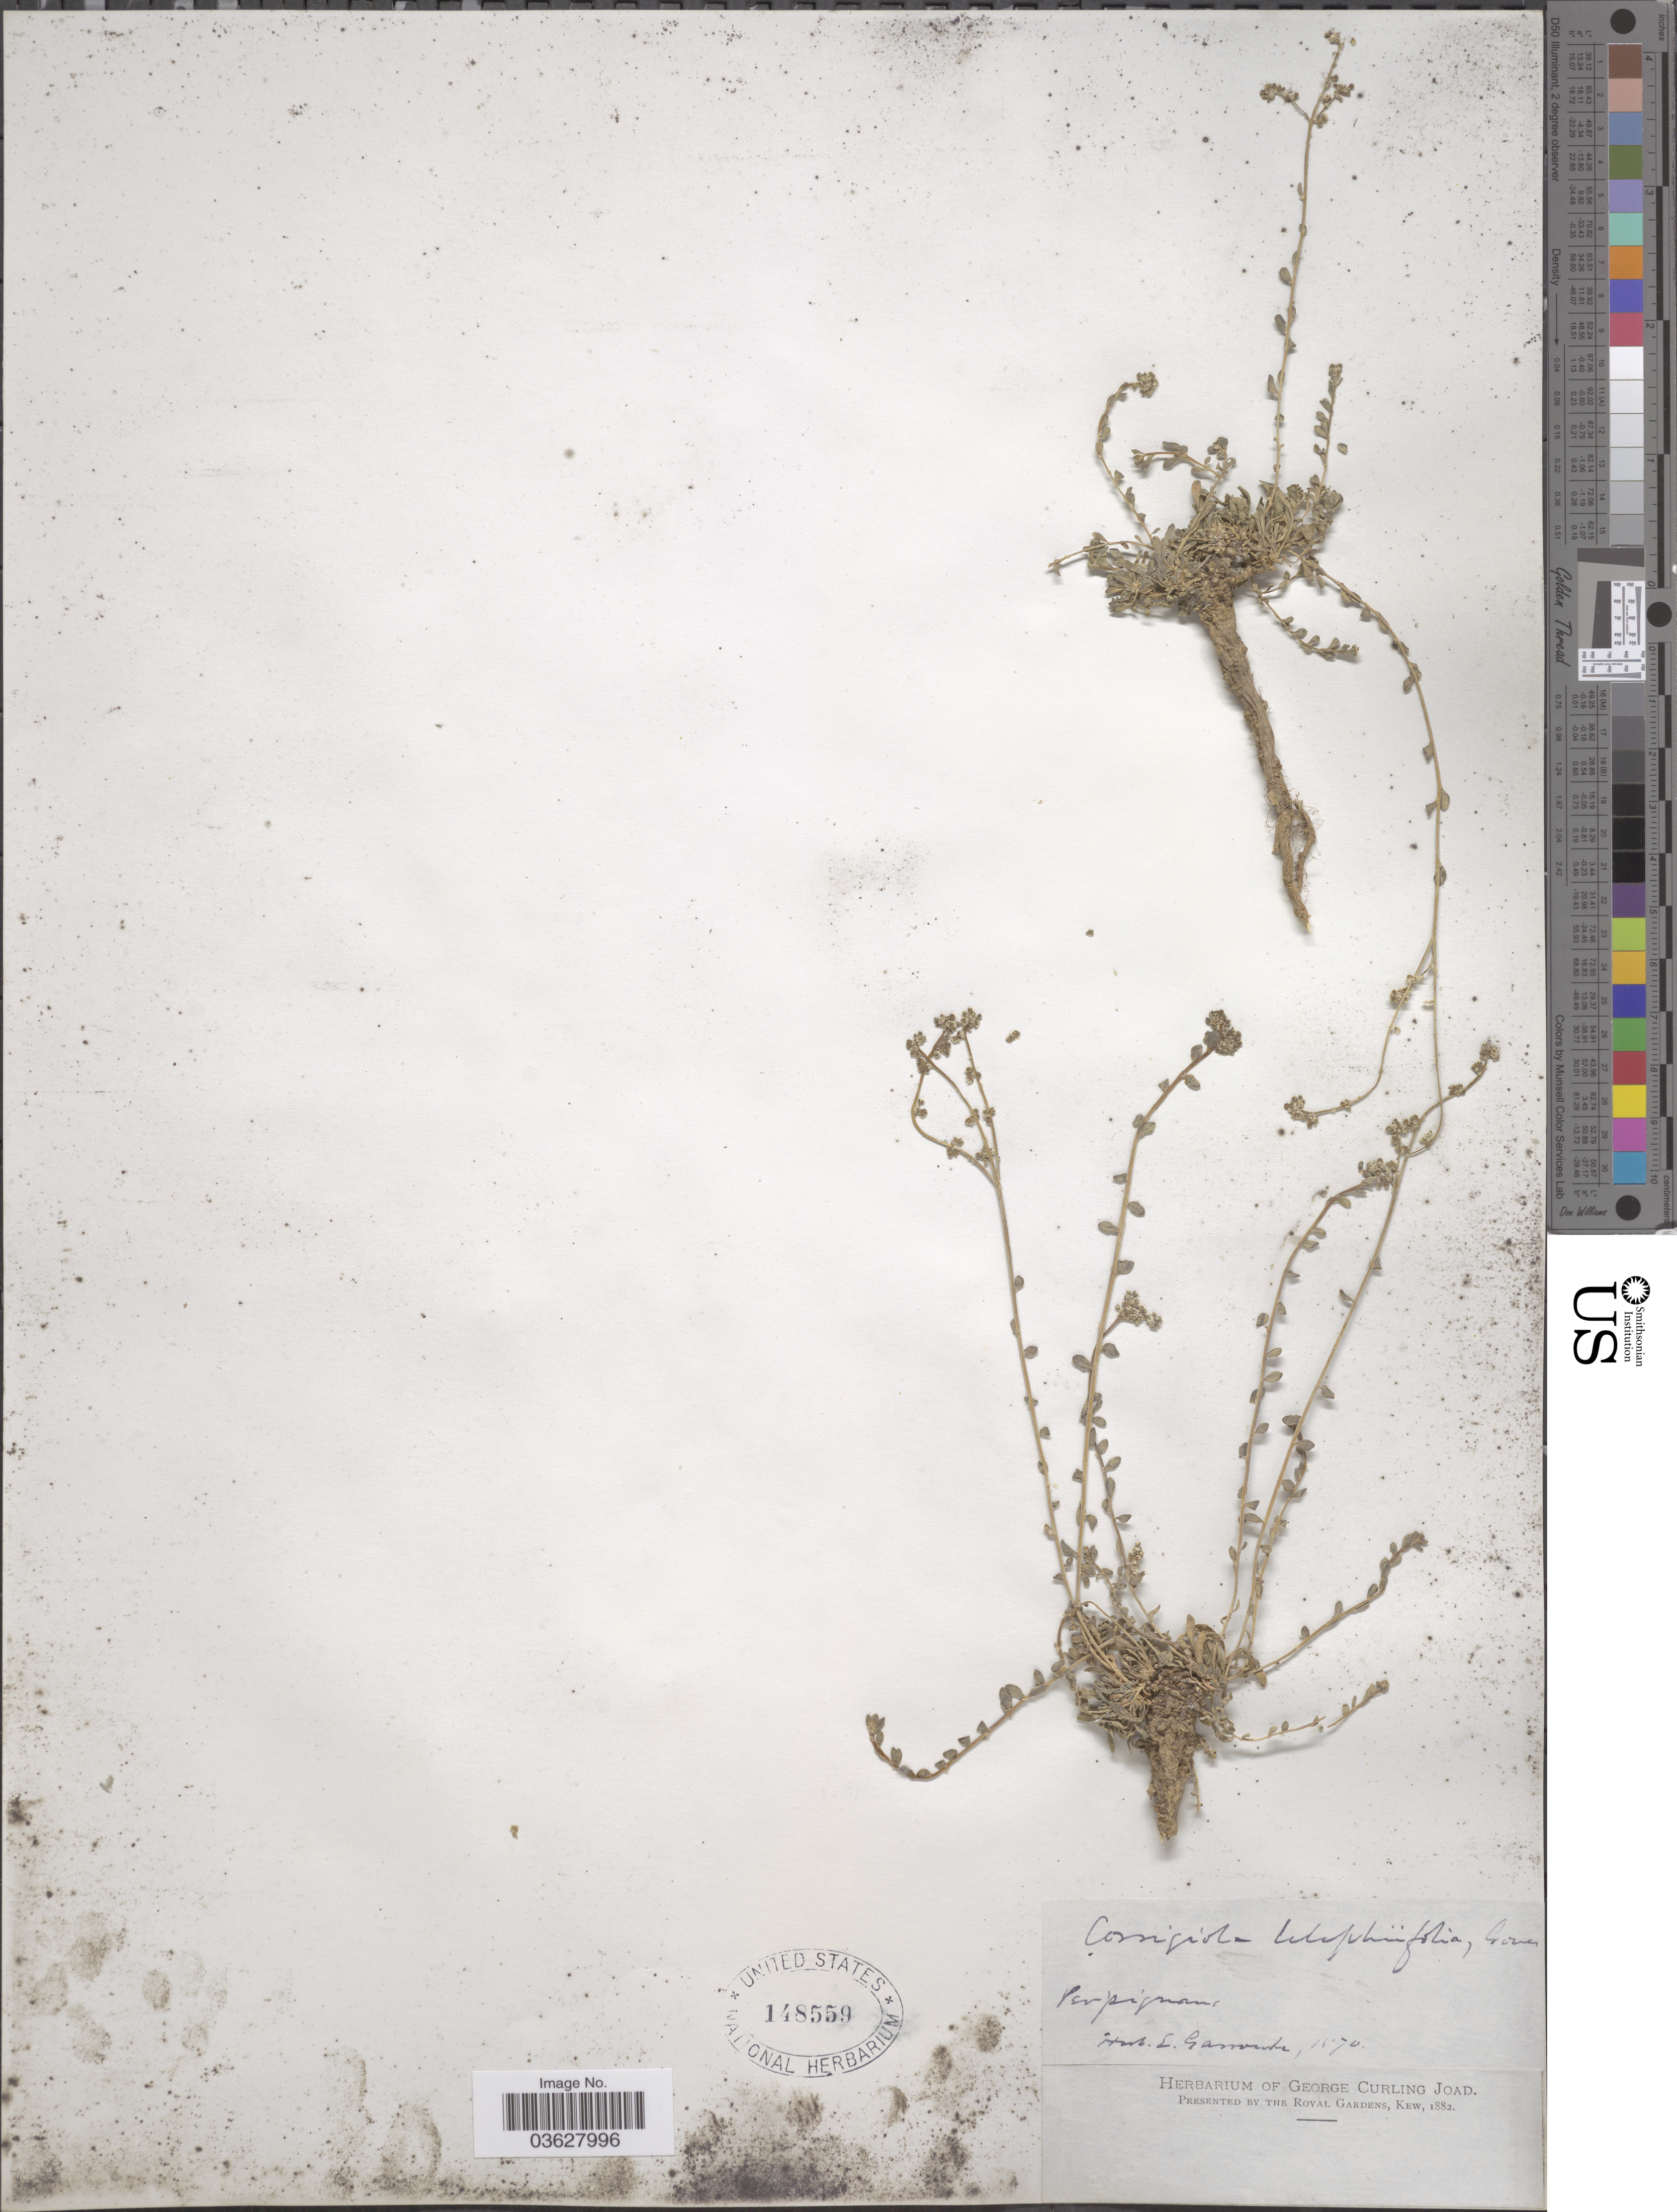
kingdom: Plantae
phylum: Tracheophyta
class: Magnoliopsida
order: Caryophyllales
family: Caryophyllaceae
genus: Corrigiola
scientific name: Corrigiola telephiifolia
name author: Pourr.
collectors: ex herb. E. Garroute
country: France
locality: Perpignan.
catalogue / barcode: US 148559